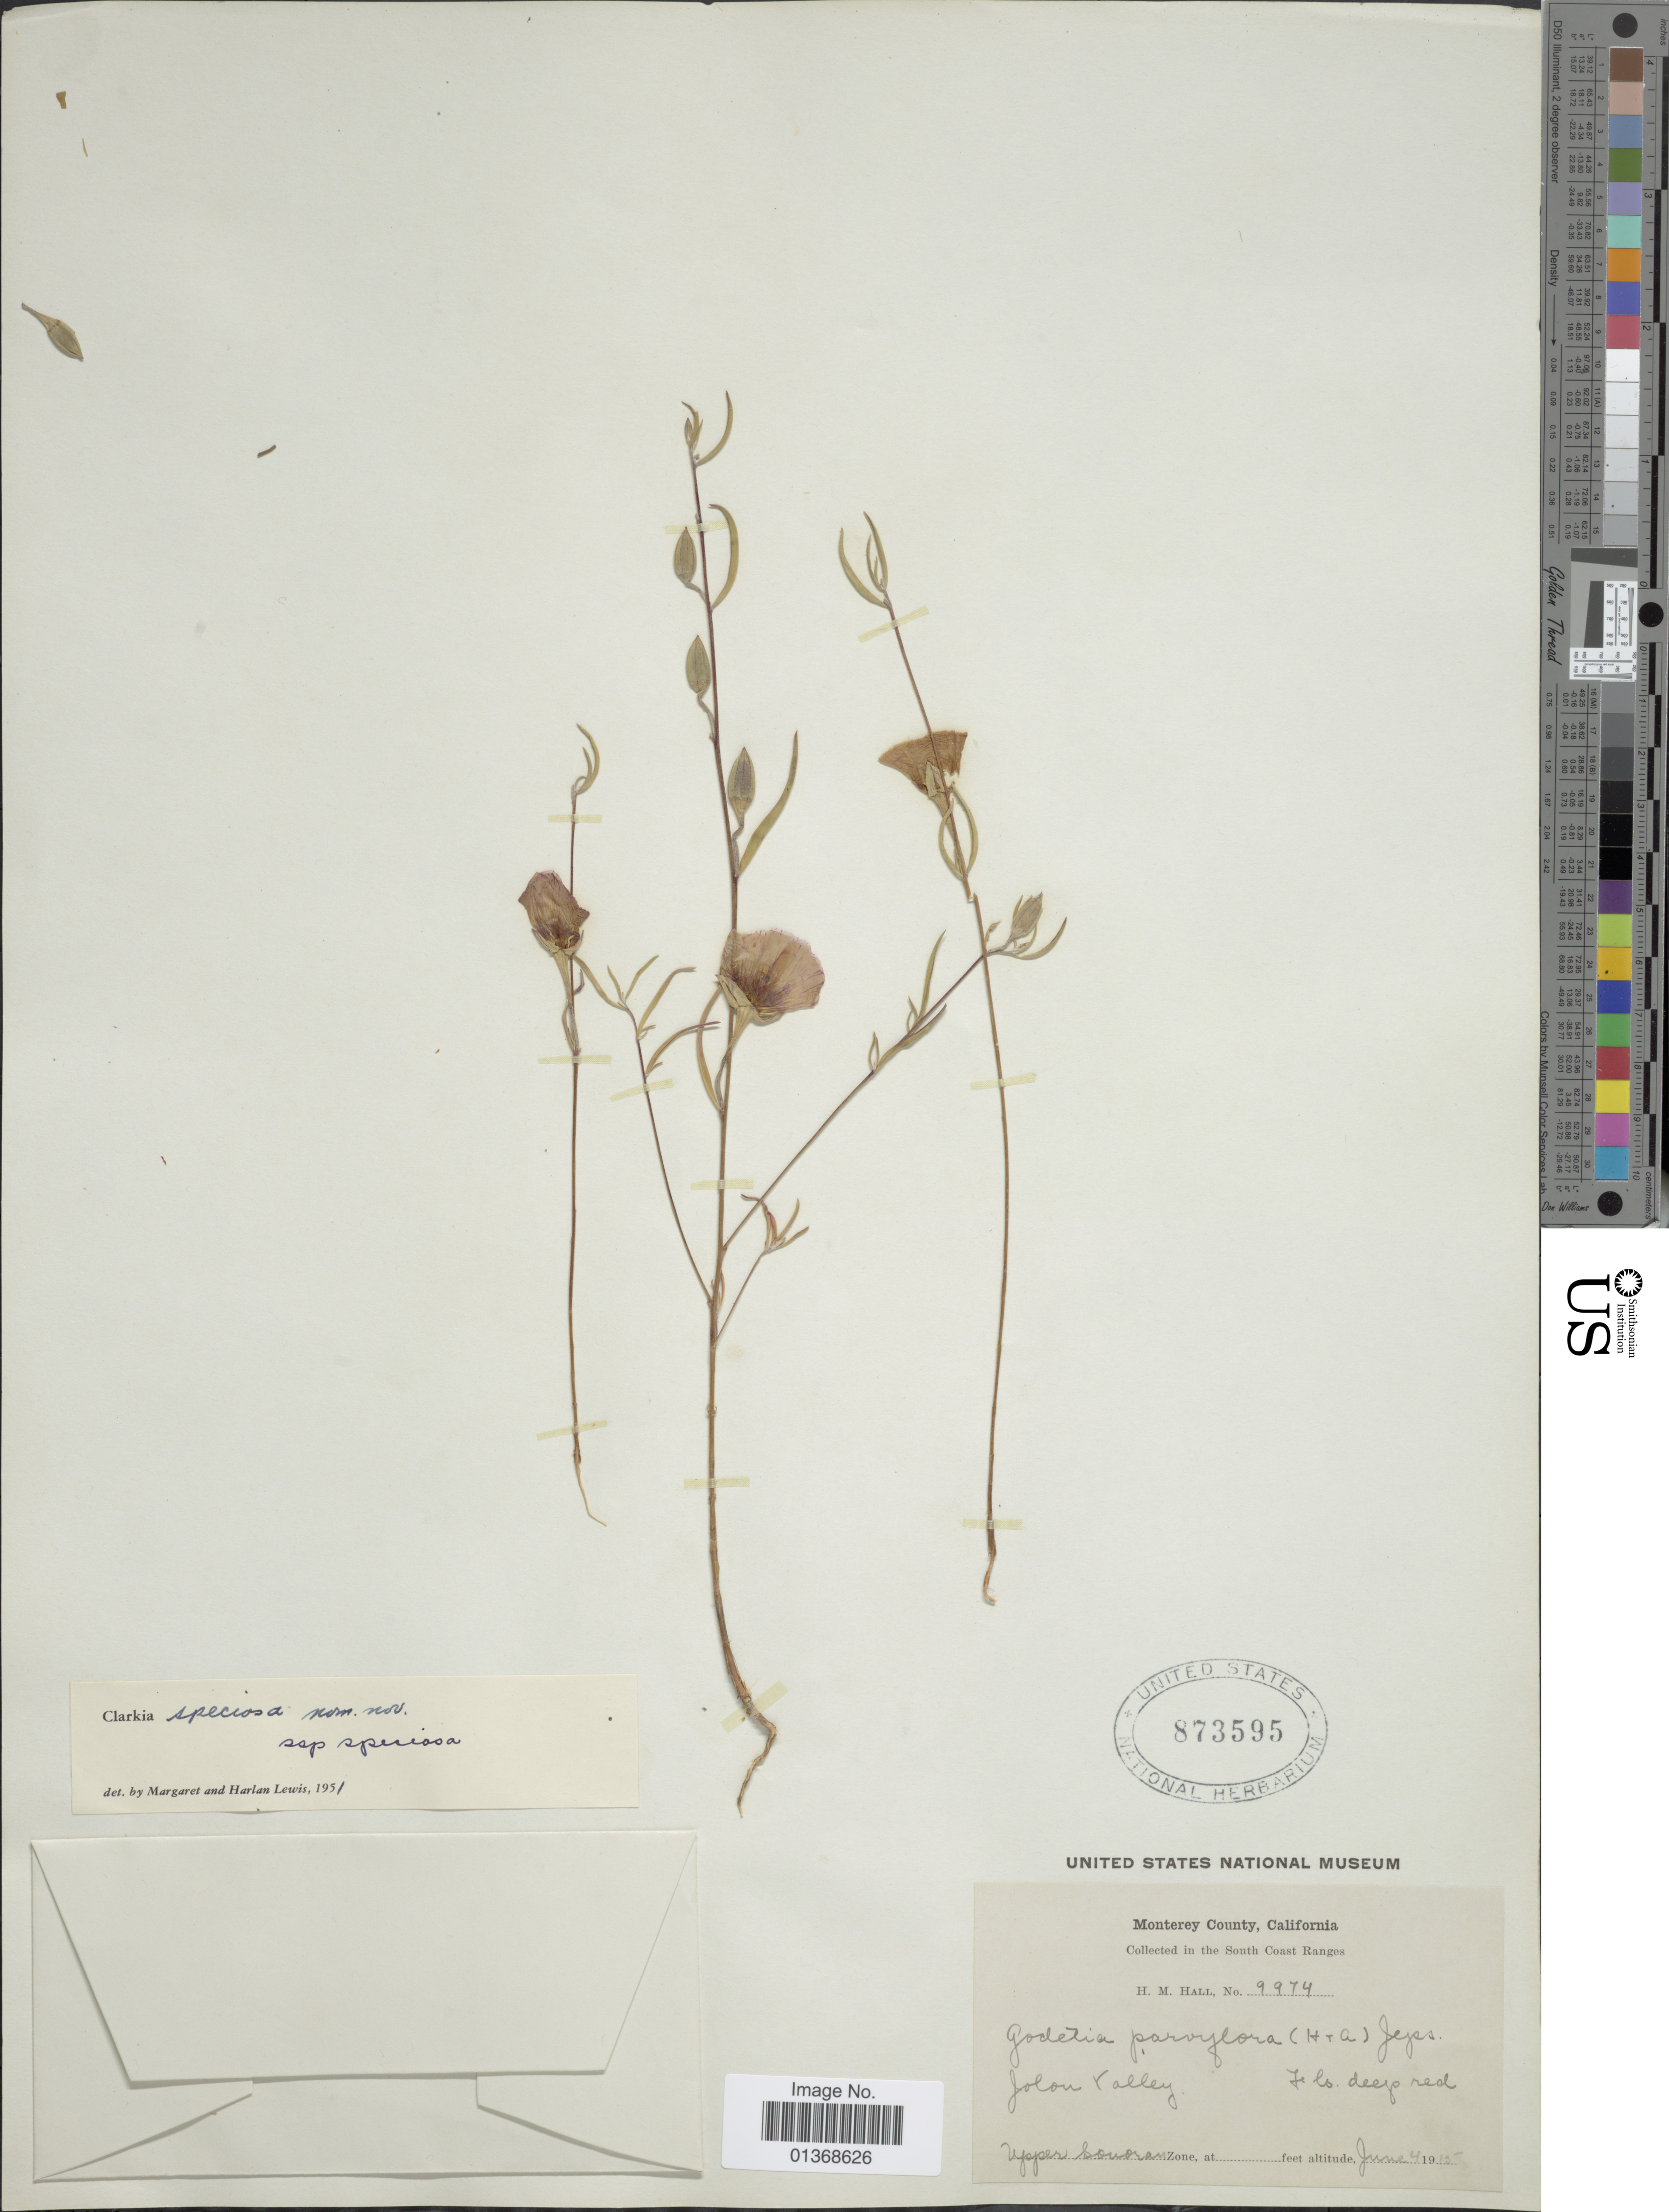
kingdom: Plantae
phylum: Tracheophyta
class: Magnoliopsida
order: Myrtales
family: Onagraceae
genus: Clarkia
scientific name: Clarkia speciosa subsp. speciosa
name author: F. H. Lewis & M.E. Lewis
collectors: H. M. Hall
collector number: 9974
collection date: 1910-06-04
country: United States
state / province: California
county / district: Monterey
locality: Monterey County, in the South Coast Ranges, Jolon Valley, Upper Sonoran.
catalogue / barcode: US 873595